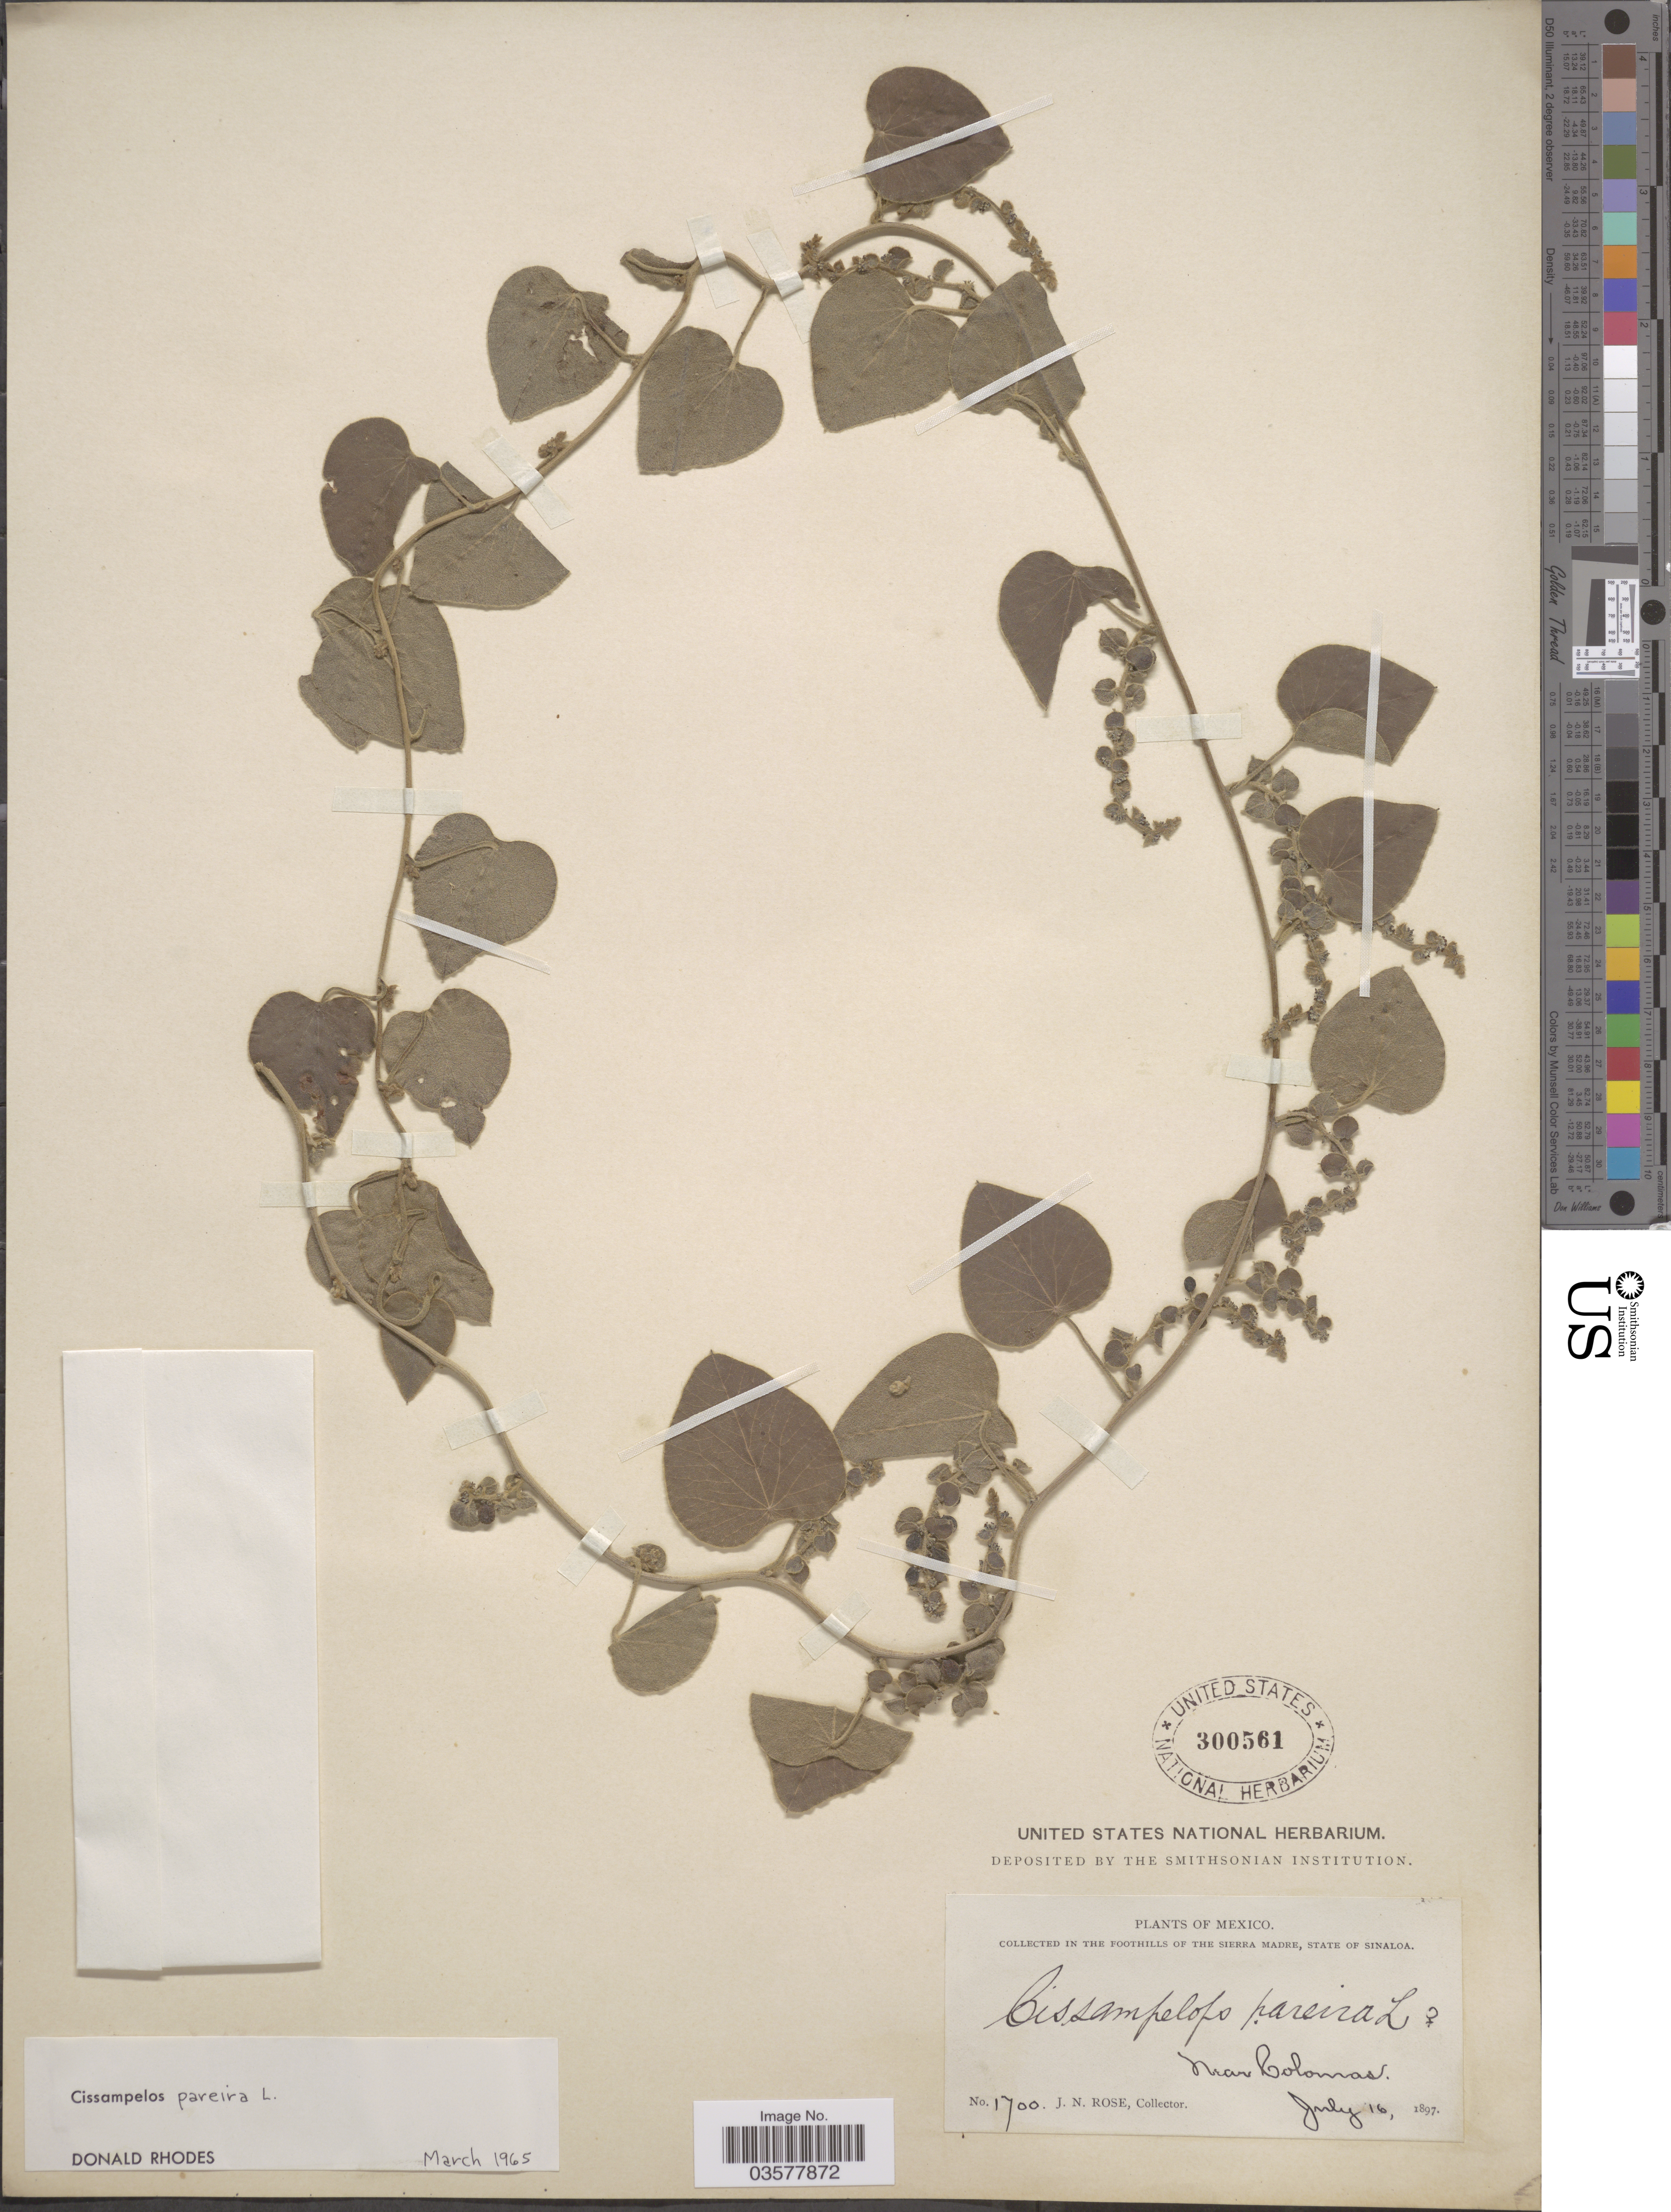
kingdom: Plantae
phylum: Tracheophyta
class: Magnoliopsida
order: Ranunculales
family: Menispermaceae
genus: Cissampelos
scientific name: Cissampelos pareira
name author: L.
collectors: J. N. Rose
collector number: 1700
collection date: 1897-07-16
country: Mexico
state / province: Sinaloa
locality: In the Foothills of The Sierra Madre. Near Colomas.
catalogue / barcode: US 300561